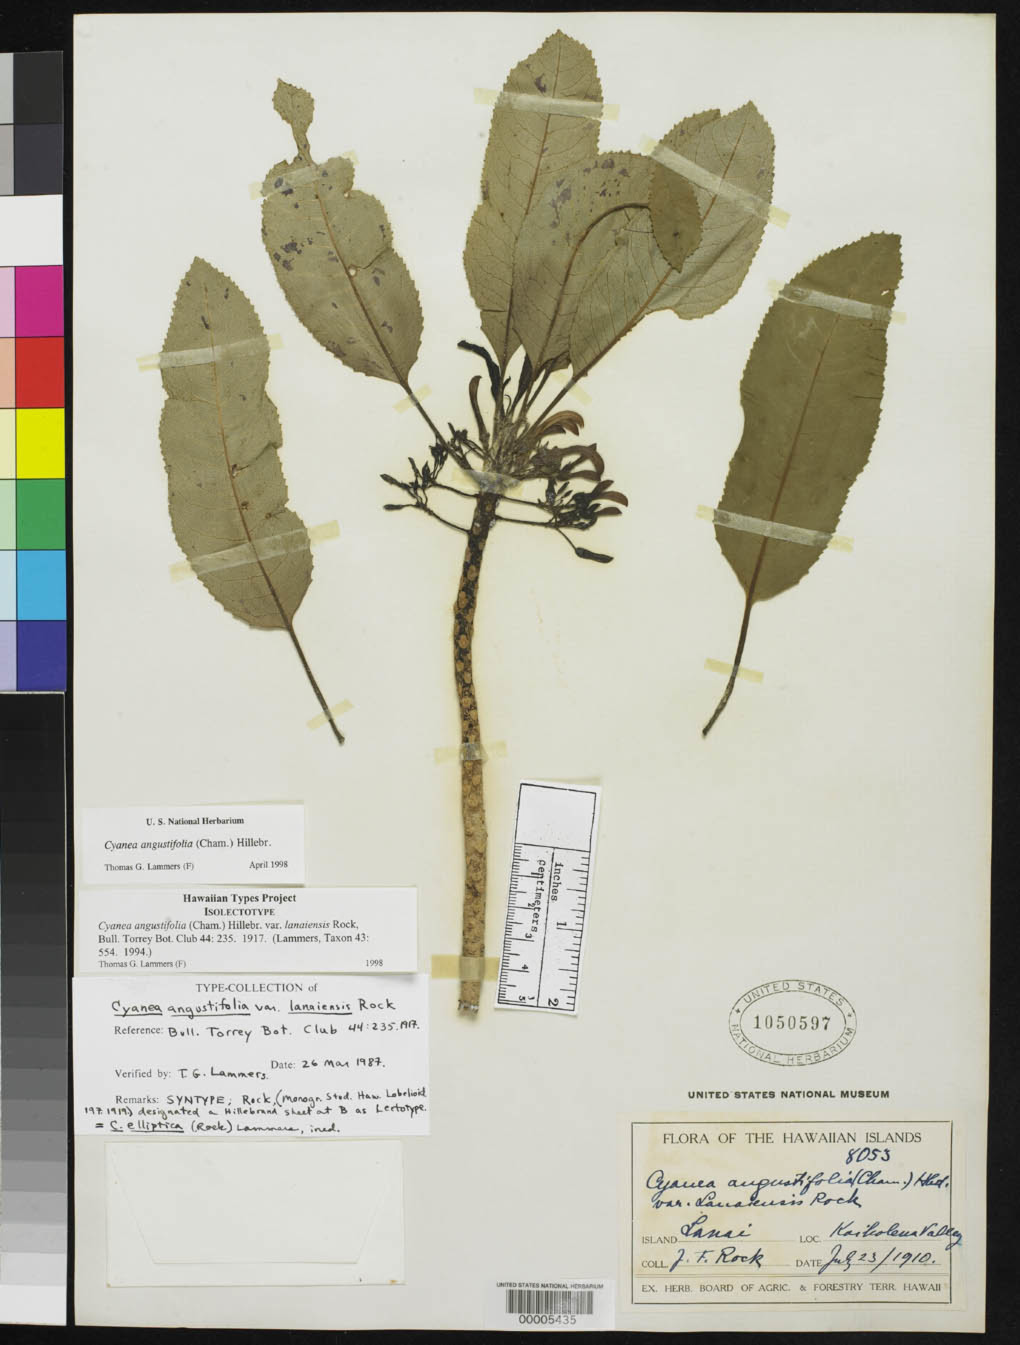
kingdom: Plantae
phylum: Tracheophyta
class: Magnoliopsida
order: Asterales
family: Campanulaceae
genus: Cyanea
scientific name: Cyanea angustifolia var. lanaiensis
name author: Rock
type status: Isolectotype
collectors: J. F. Rock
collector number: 8053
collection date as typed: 23 Jul 1910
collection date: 1910-07-23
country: United States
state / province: Hawaii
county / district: Maui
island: Lana'i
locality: Kaiholena Valley.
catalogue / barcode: US 1050597